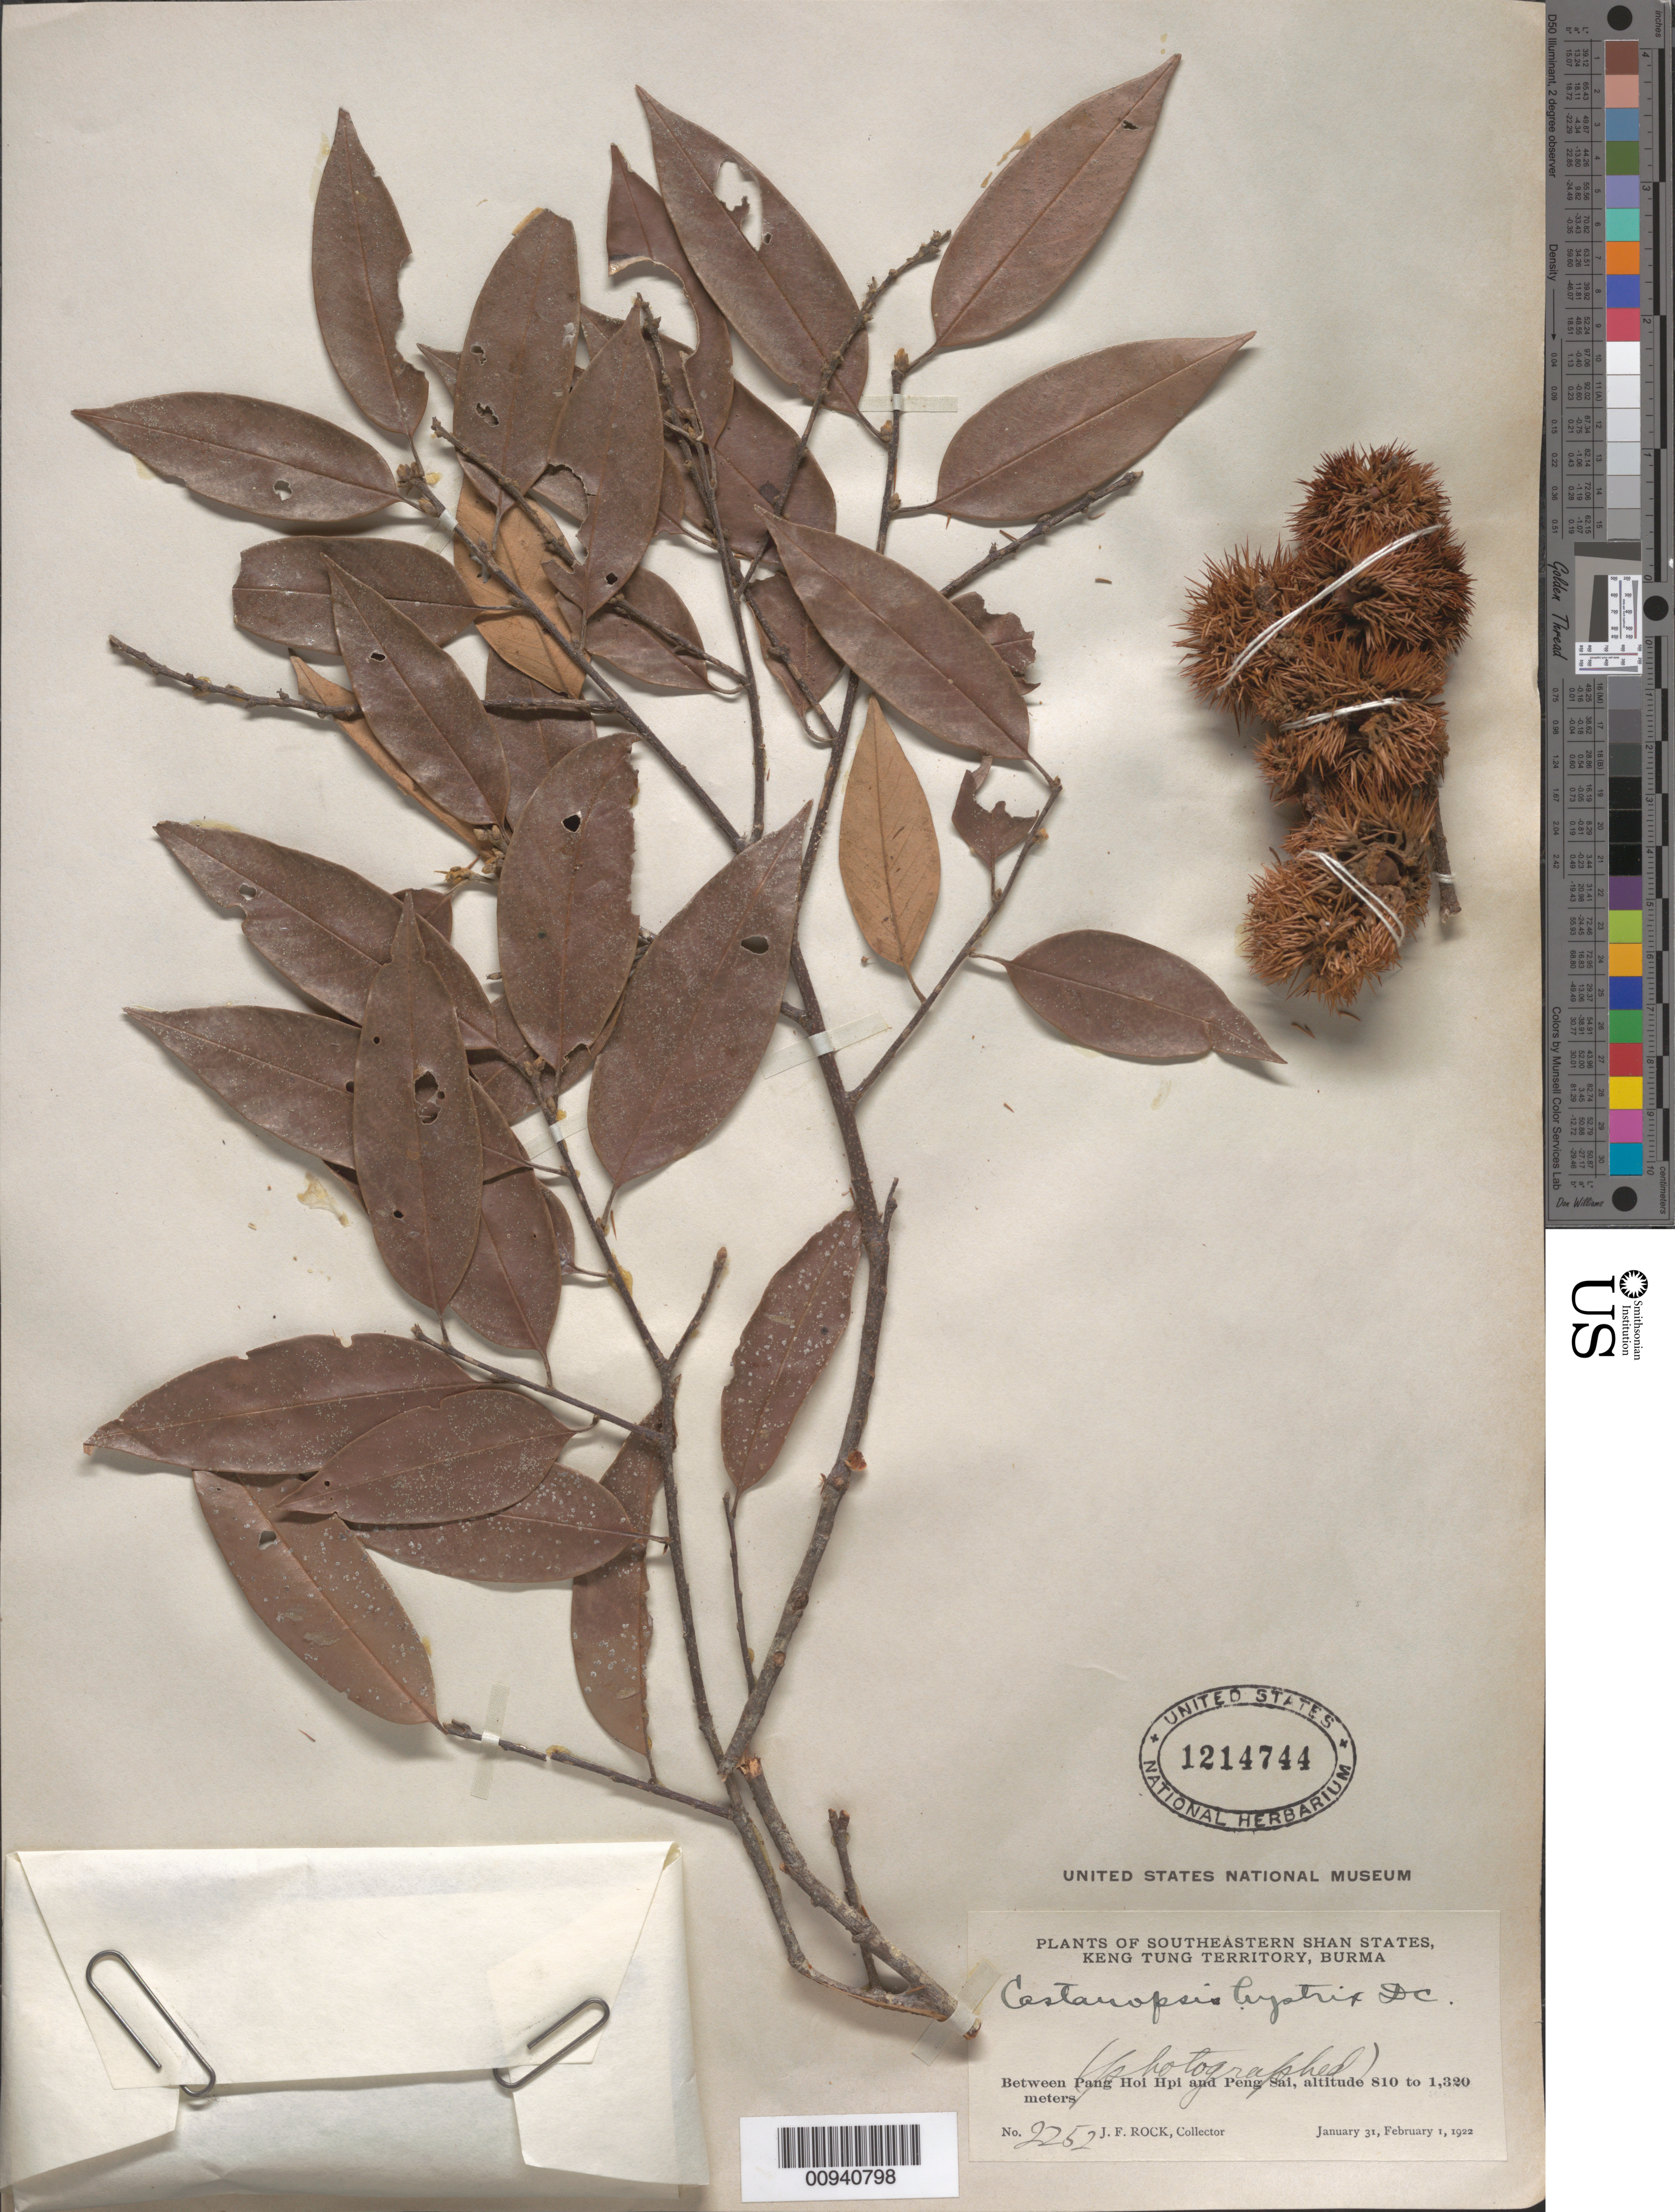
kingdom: Plantae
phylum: Tracheophyta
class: Magnoliopsida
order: Fagales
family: Fagaceae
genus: Castanopsis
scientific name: Castanopsis hystrix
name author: Hook. f. & Thomson ex A. DC.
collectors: J. F. Rock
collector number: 2252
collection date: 1922-01-31/1922-02-01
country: Myanmar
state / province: Shan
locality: Keng Tung Territory, between Pang Hol Hpi and Peng Sai.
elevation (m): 810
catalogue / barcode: US 1214744